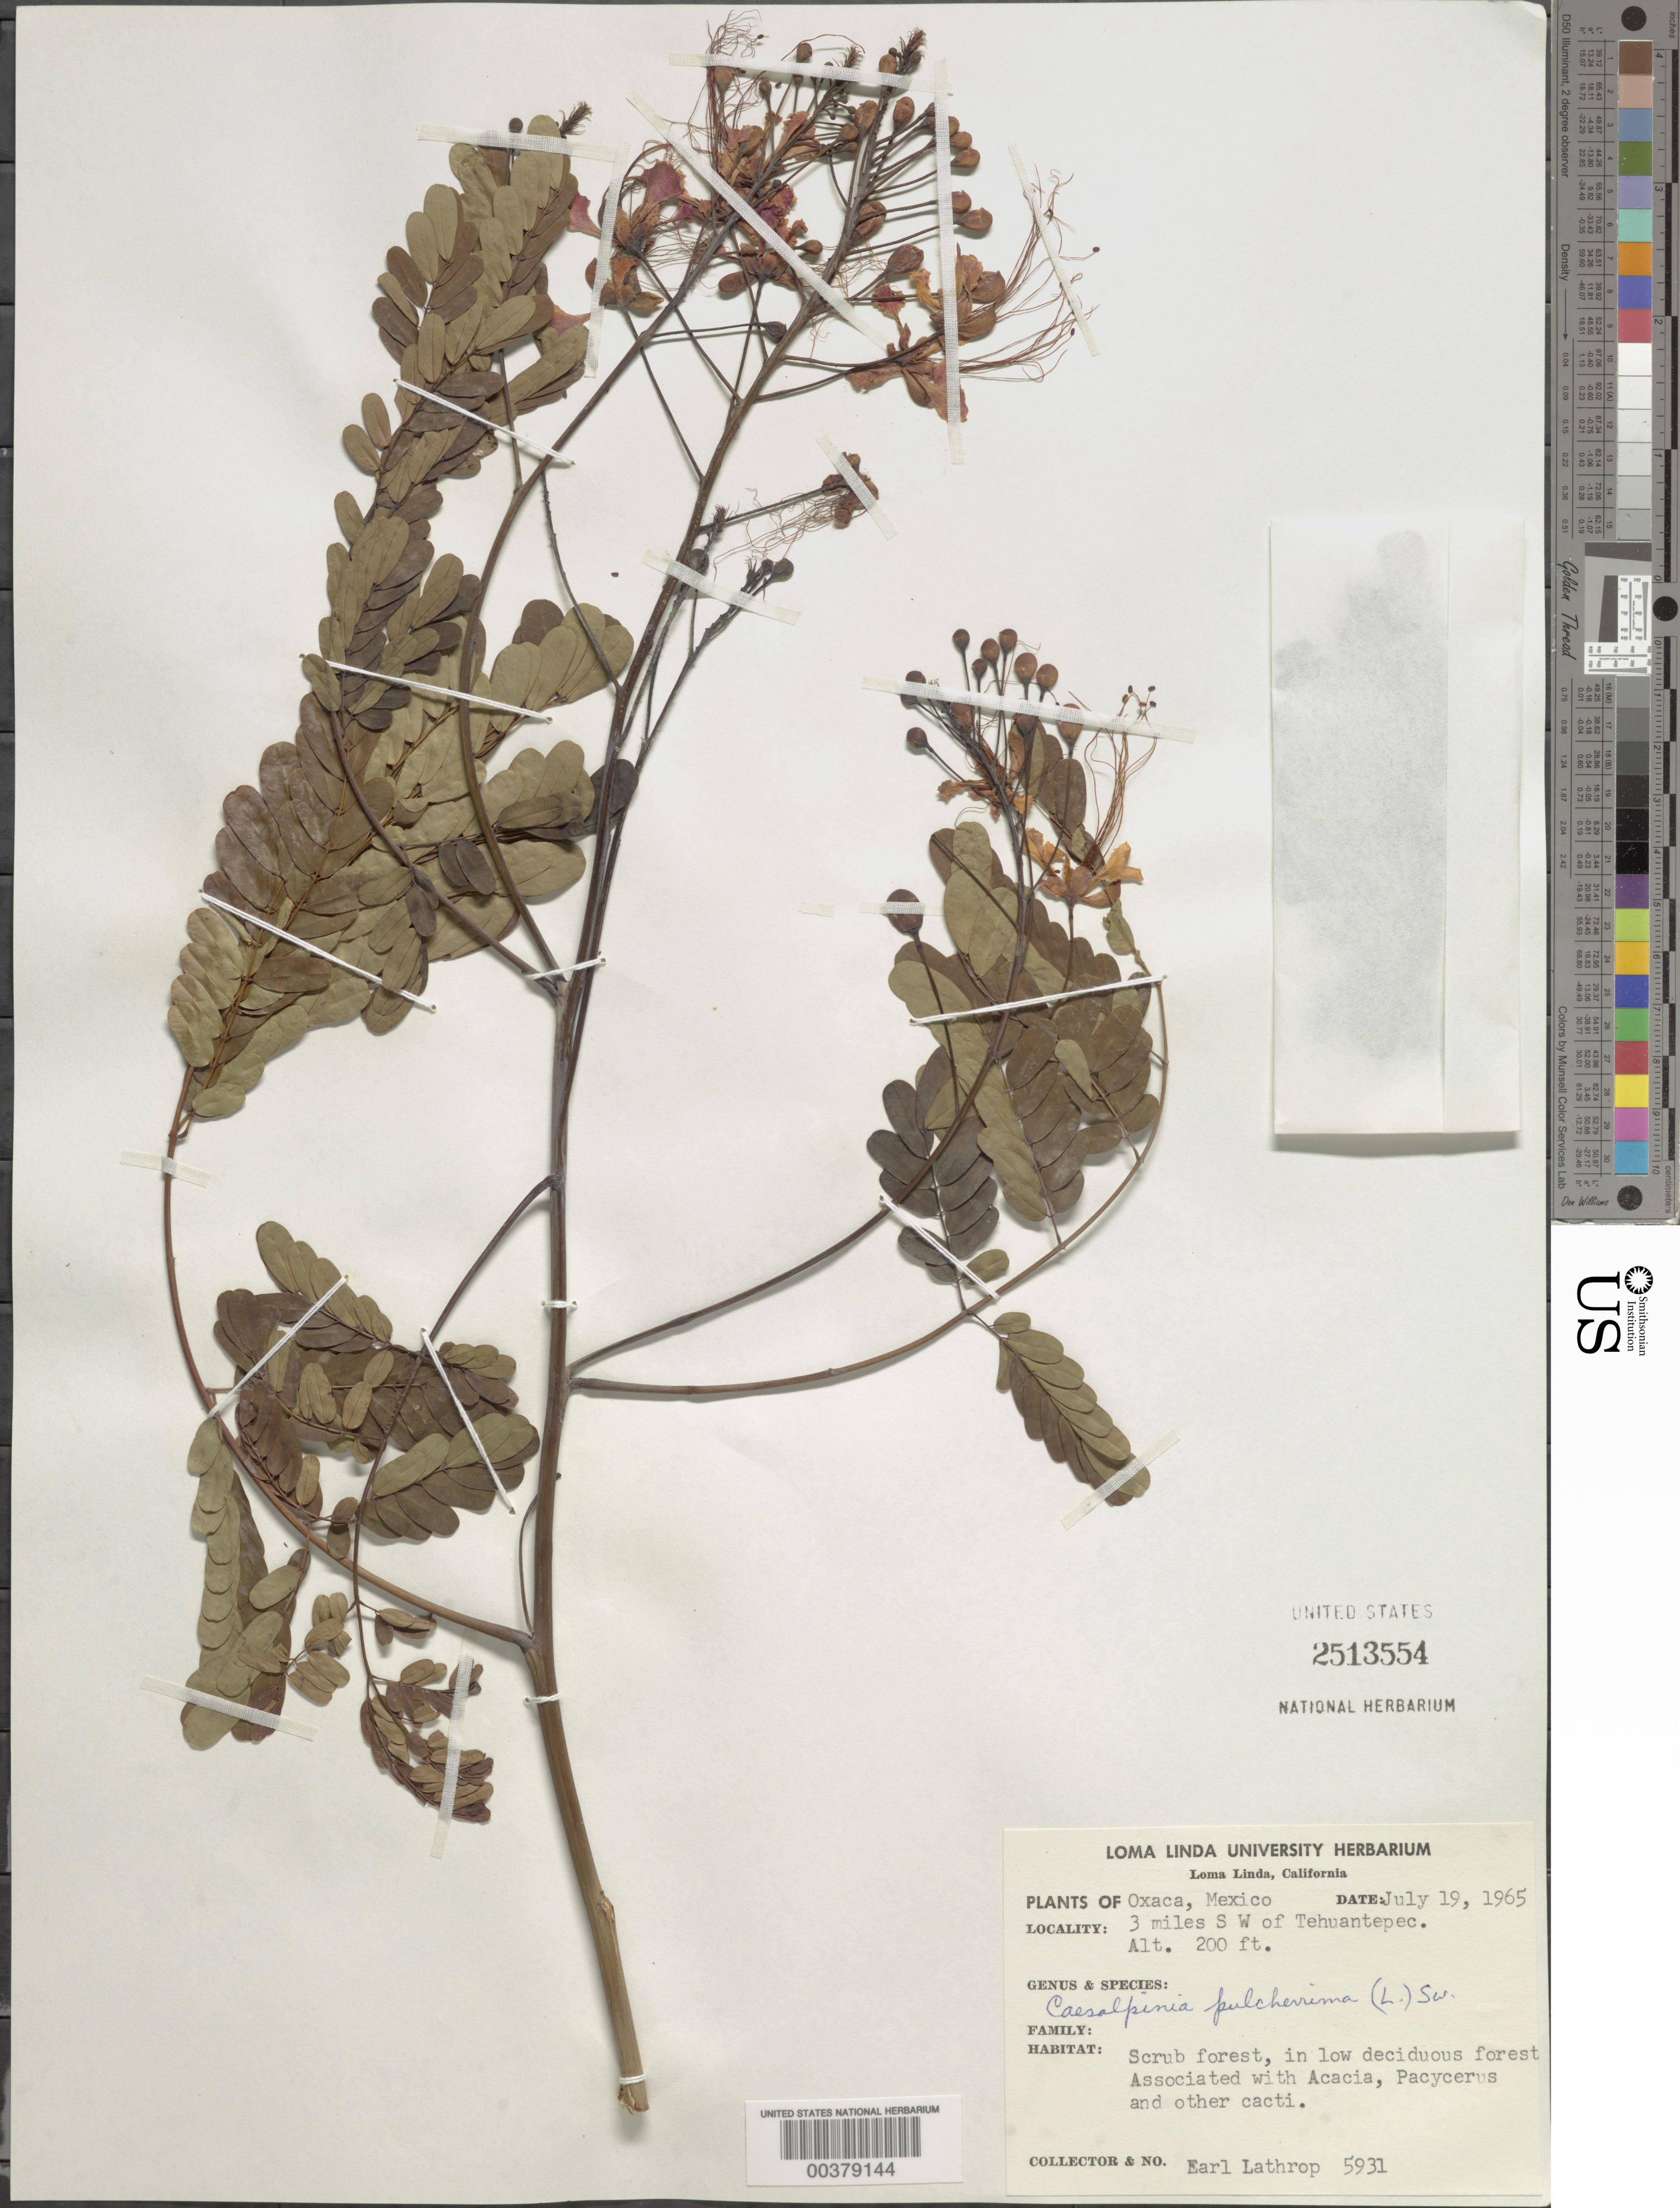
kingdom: Plantae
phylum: Tracheophyta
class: Magnoliopsida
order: Fabales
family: Fabaceae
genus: Caesalpinia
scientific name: Caesalpinia pulcherrima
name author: (L.) Sw.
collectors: E. W. Lathrop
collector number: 5931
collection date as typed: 19 Jul 1965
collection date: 1965-07-19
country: Mexico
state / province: Oaxaca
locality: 3 mi SW of Tehuantepec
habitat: Scrub forest, in low deciduous forest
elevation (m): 61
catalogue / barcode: US 2513554